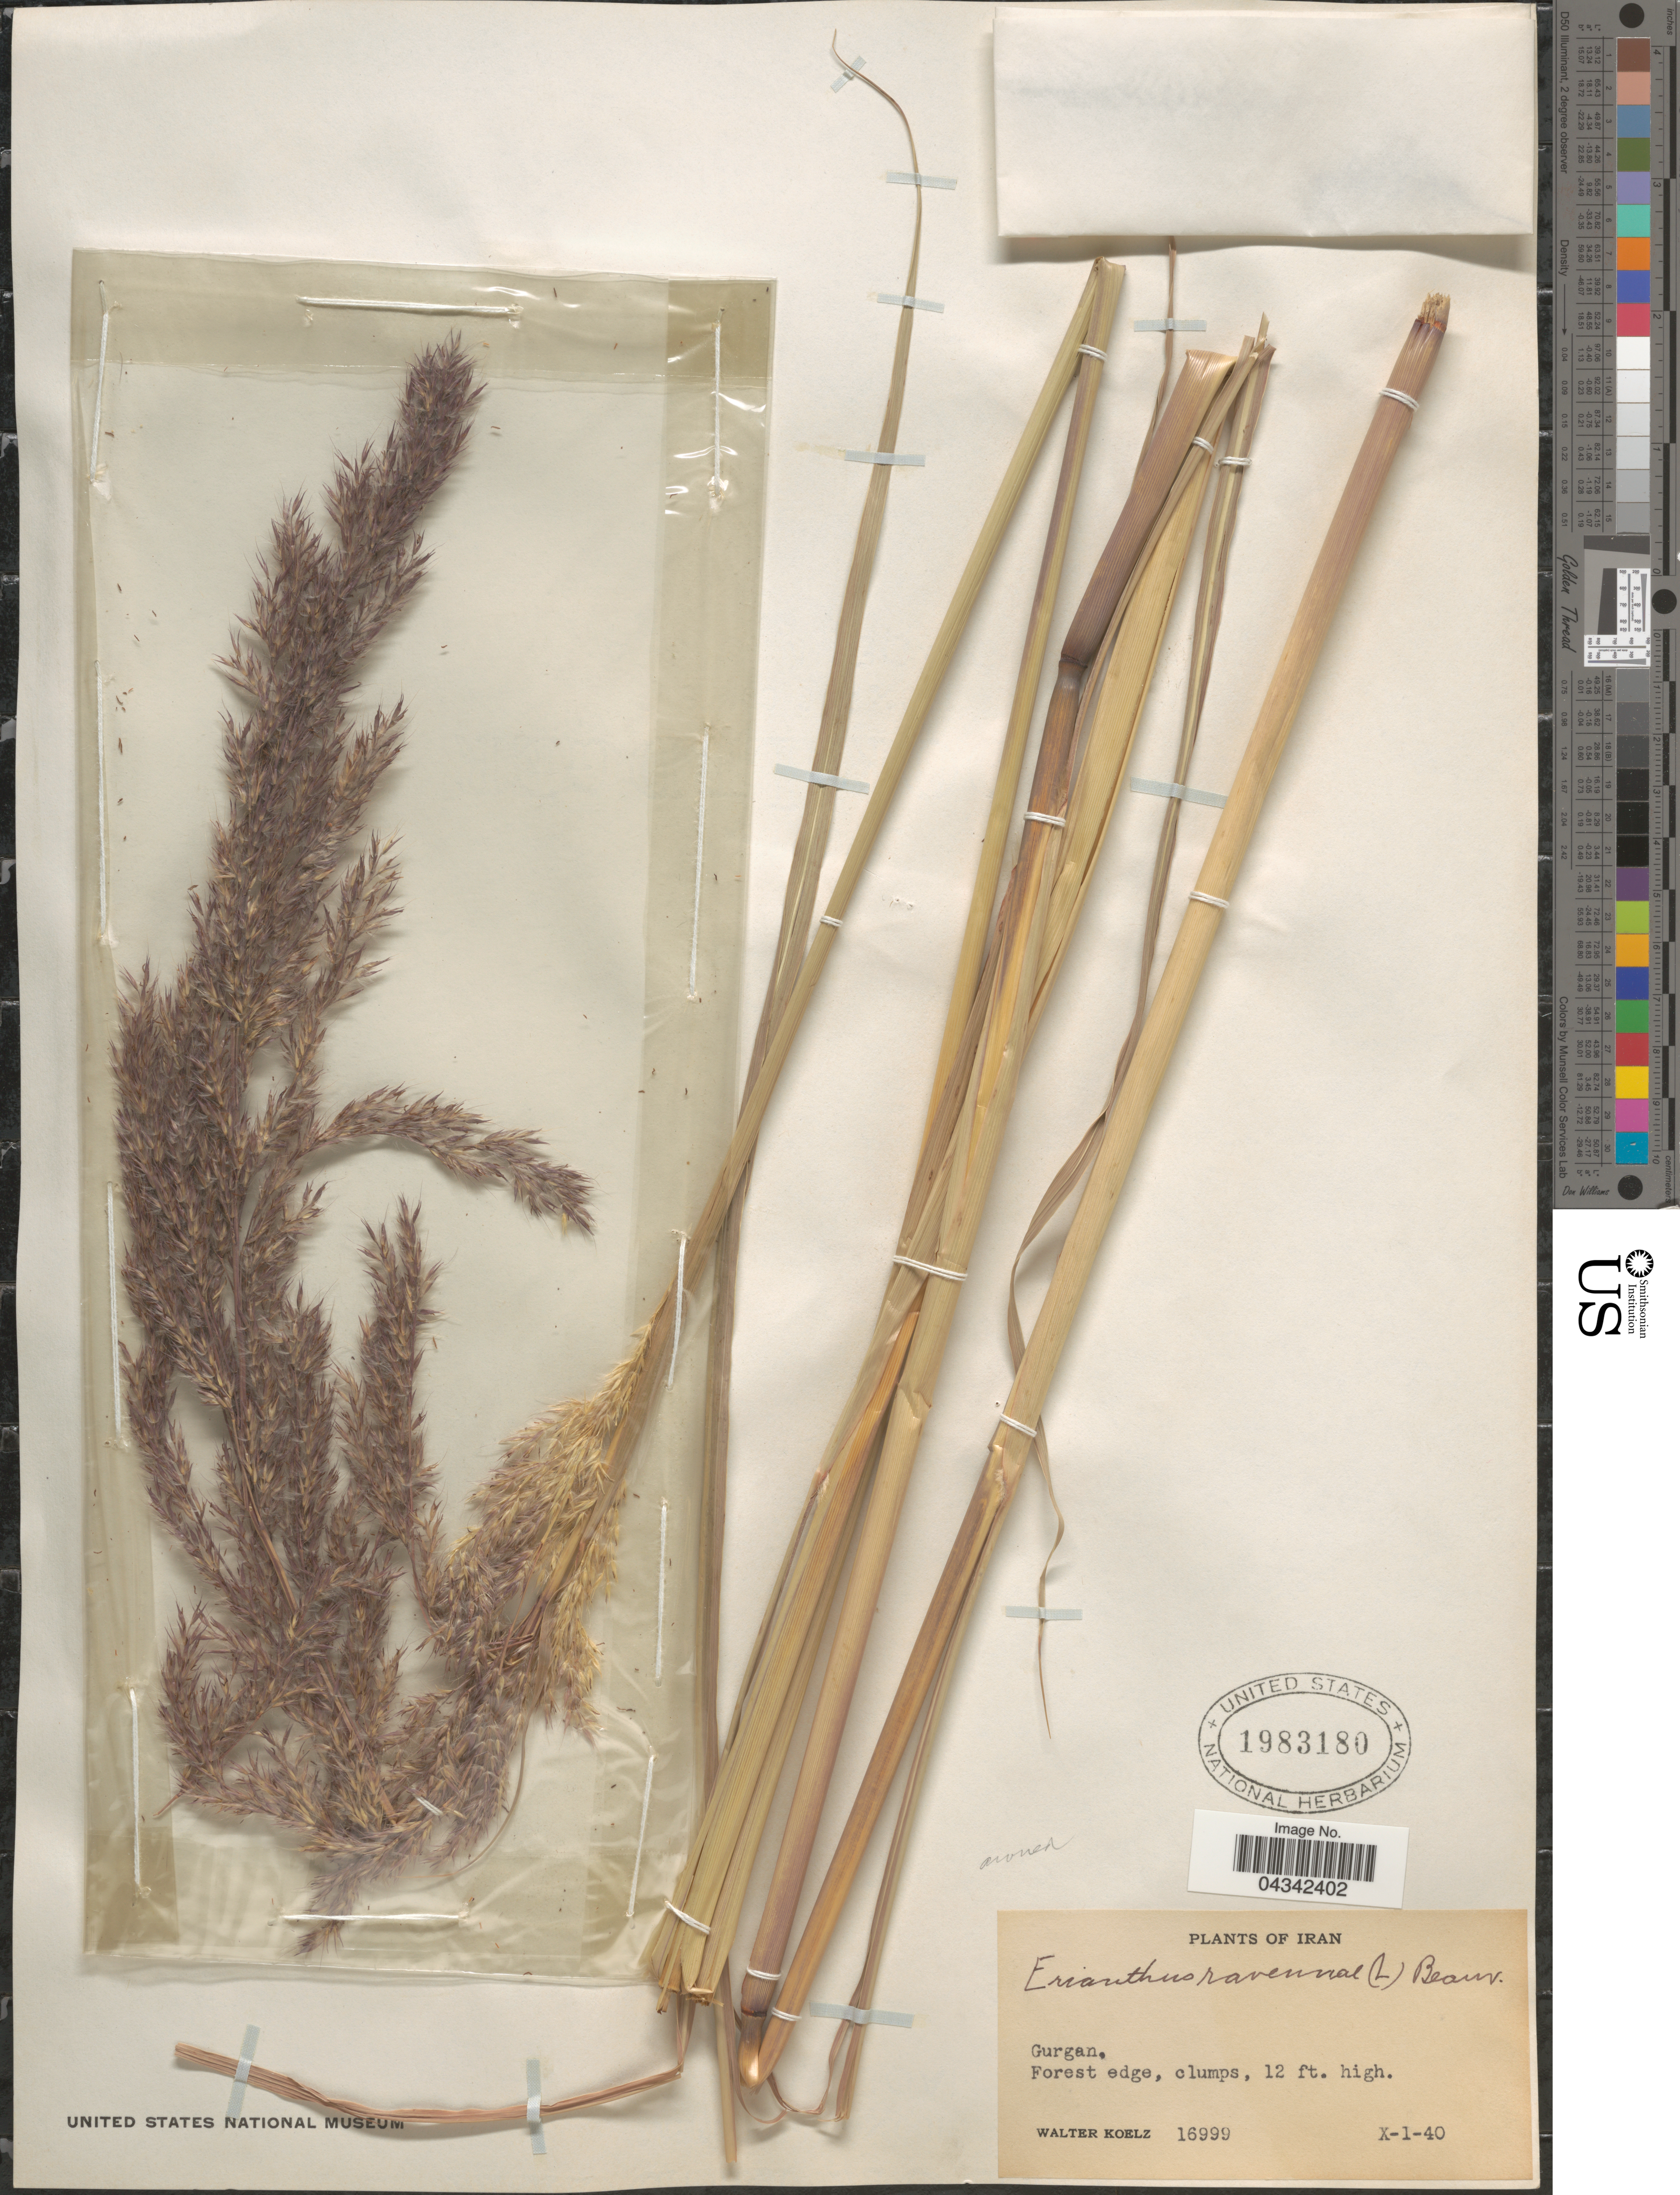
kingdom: Plantae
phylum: Tracheophyta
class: Liliopsida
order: Poales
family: Poaceae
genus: Tripidium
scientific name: Tripidium ravennae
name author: (L.) H. Scholz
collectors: W. N. Koelz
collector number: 16999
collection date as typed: Transcribed d/m/y: 1/10/40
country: Iran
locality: Gurgan. Forest edge.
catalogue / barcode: US 1983180